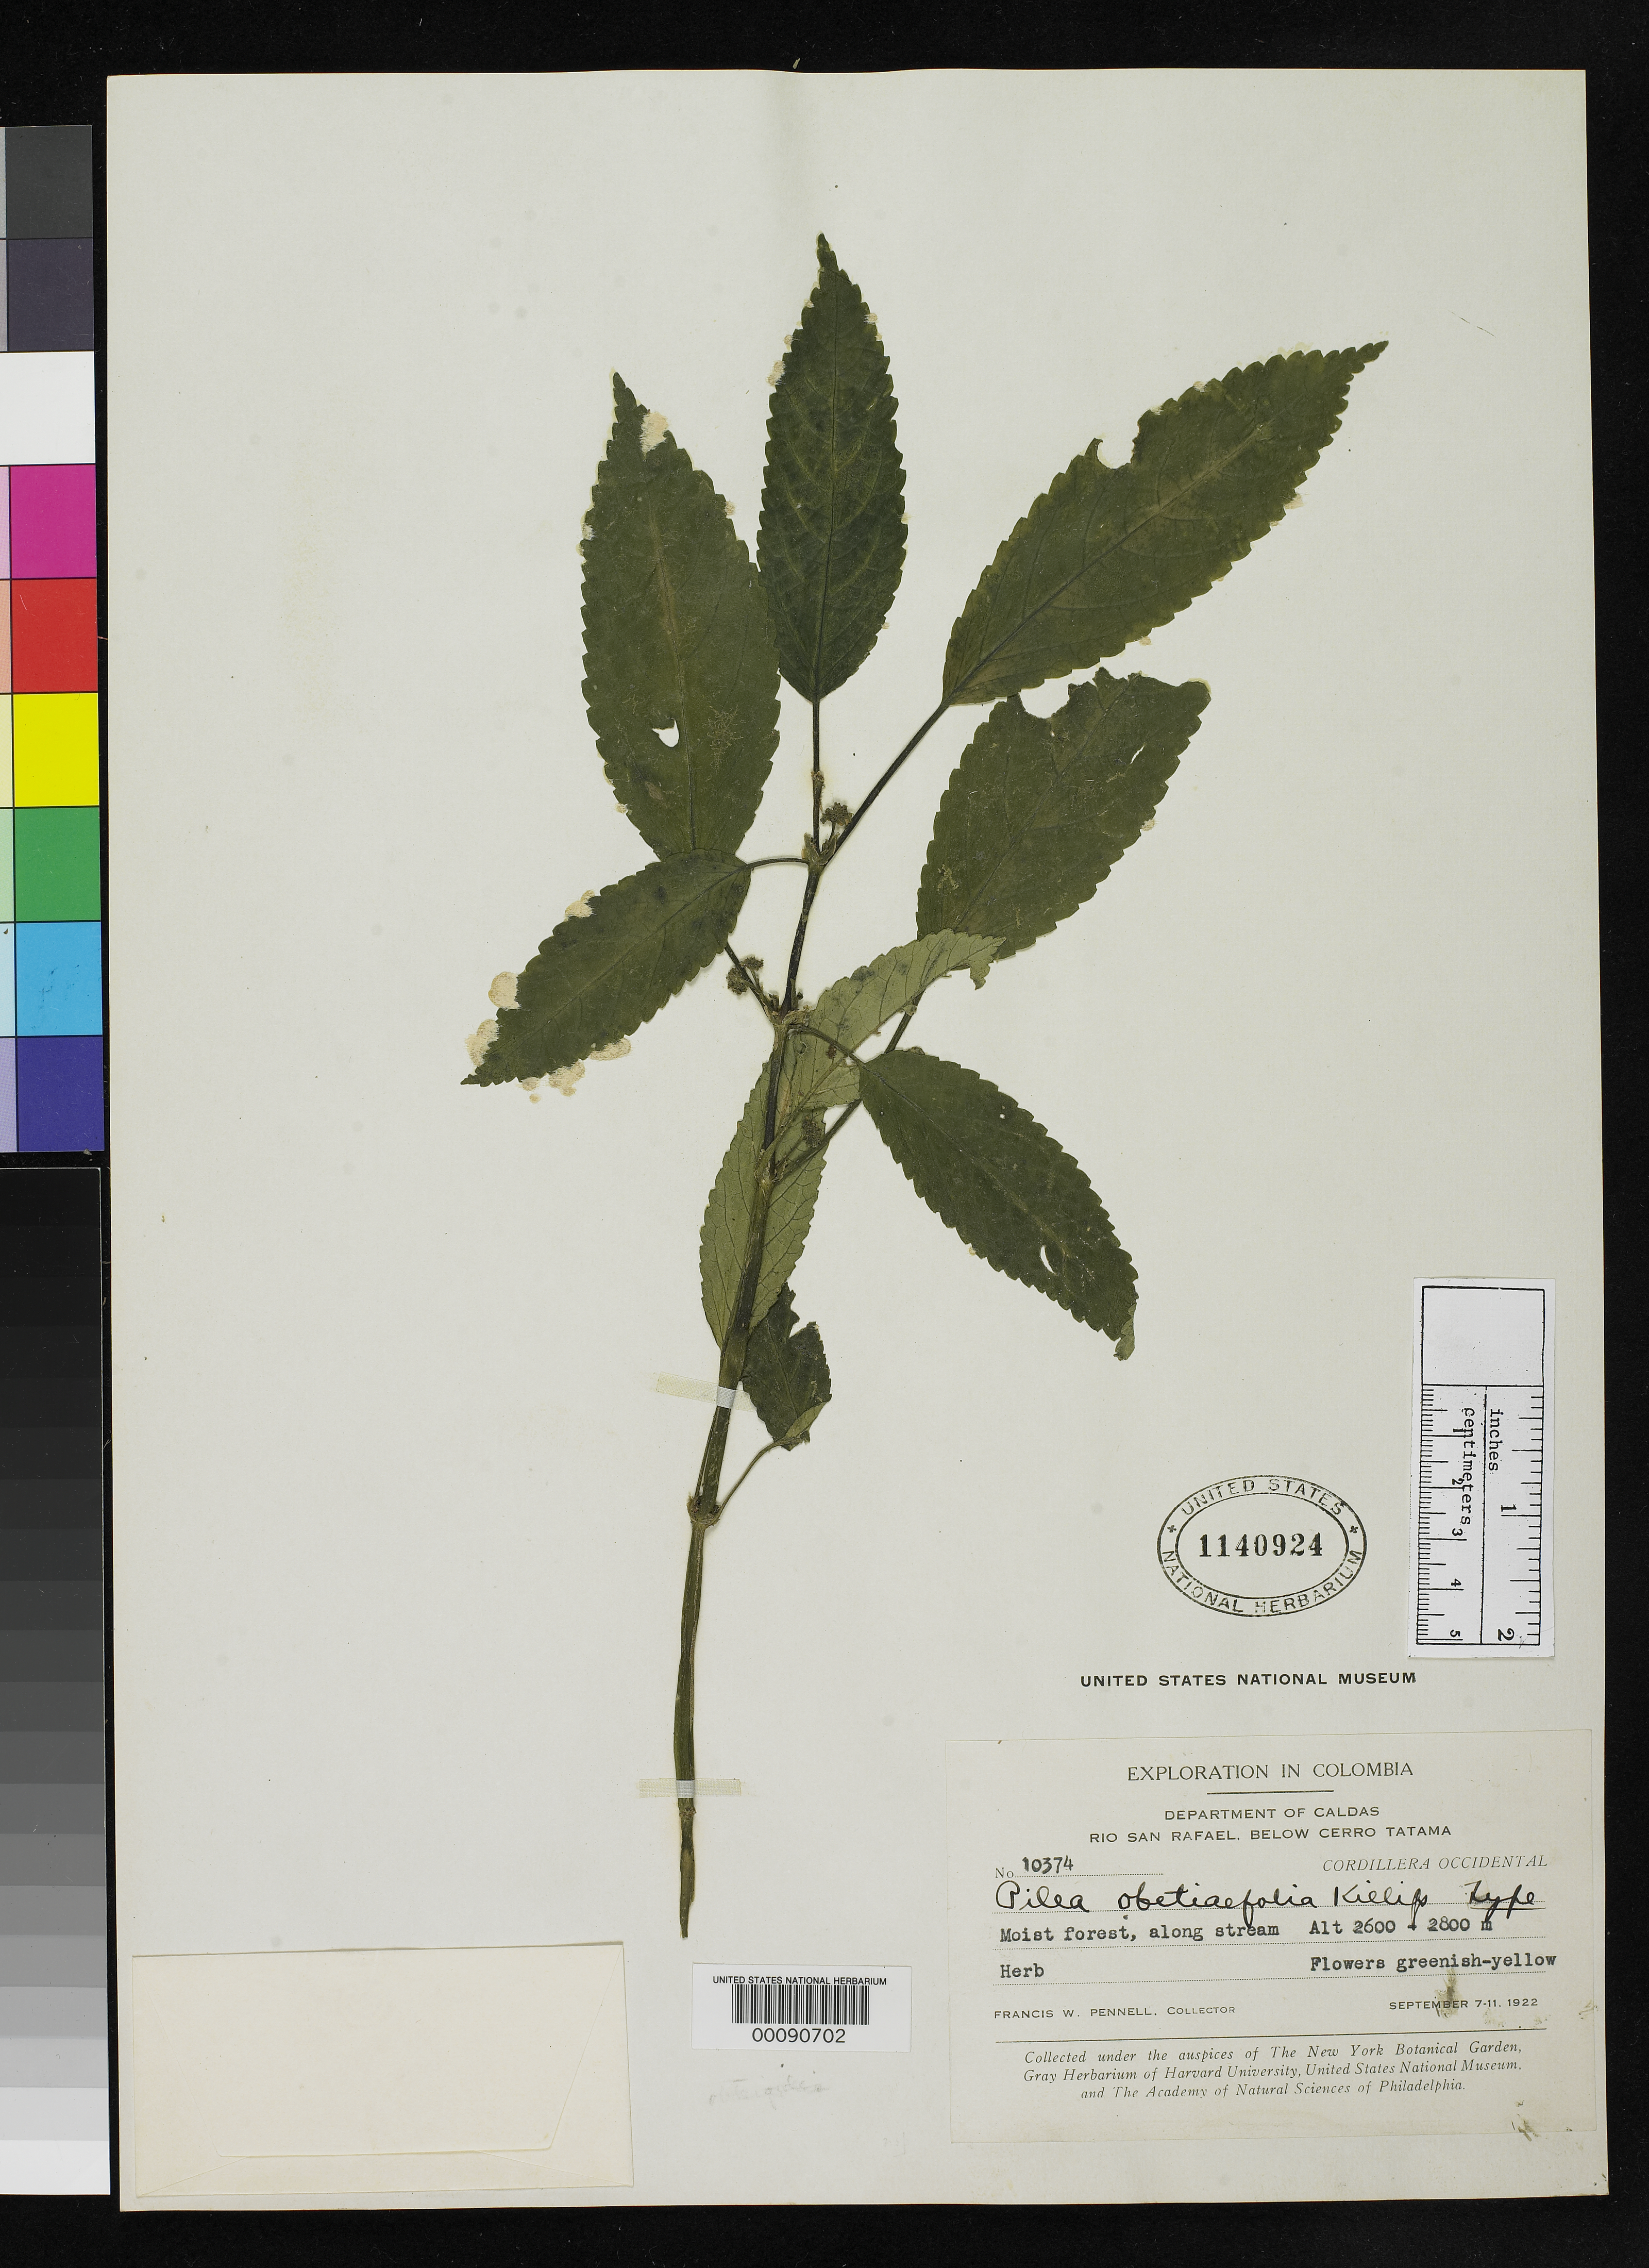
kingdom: Plantae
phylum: Tracheophyta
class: Magnoliopsida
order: Rosales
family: Urticaceae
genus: Pilea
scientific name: Pilea obetiaefolia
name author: Killip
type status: Holotype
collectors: F. W. Pennell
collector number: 10374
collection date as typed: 07 Sep 1922 to 11 Sep 1922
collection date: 1922-09-07/1922-09-11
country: Colombia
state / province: Caldas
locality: Rio San Rafael, below CerroTatama.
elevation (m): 2600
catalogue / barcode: US 1140924